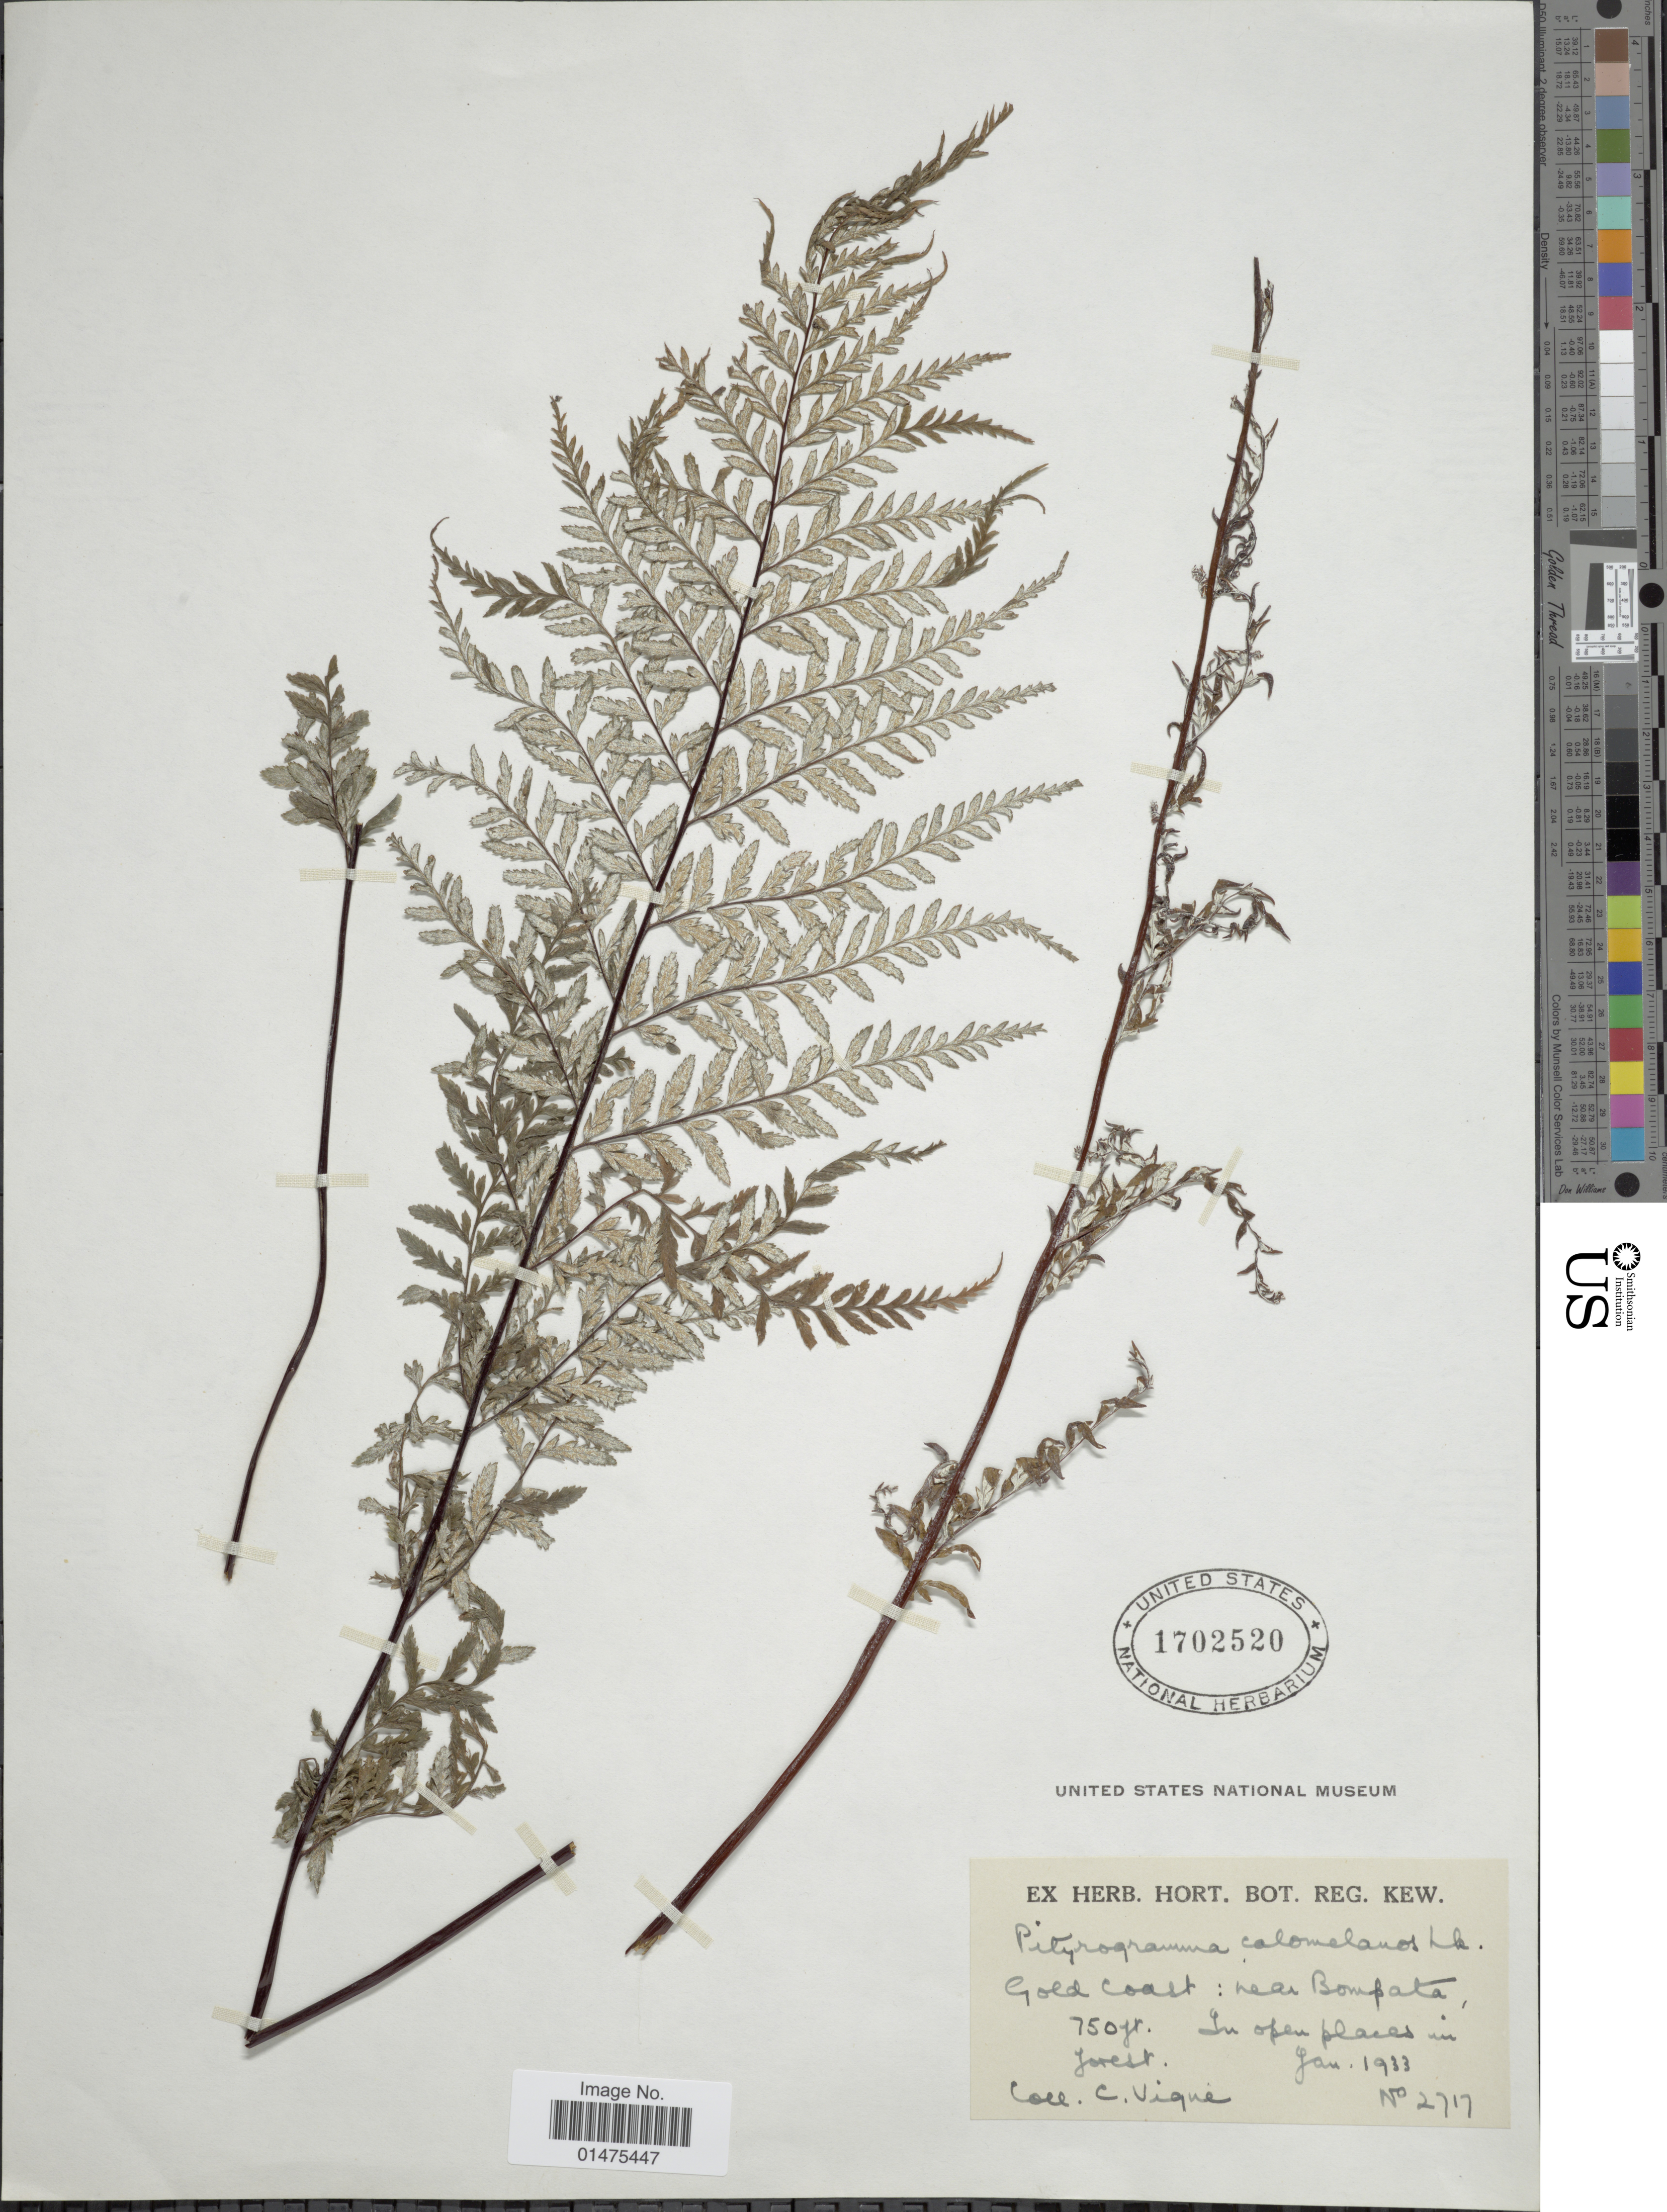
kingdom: Plantae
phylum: Tracheophyta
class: Polypodiopsida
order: Polypodiales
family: Pteridaceae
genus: Pityrogramma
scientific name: Pityrogramma calomelanos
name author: (L.) Link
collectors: C. Viquez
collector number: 2717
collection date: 1933-01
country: Ghana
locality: Gold Coast: near Bompata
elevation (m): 229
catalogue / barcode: US 1702520